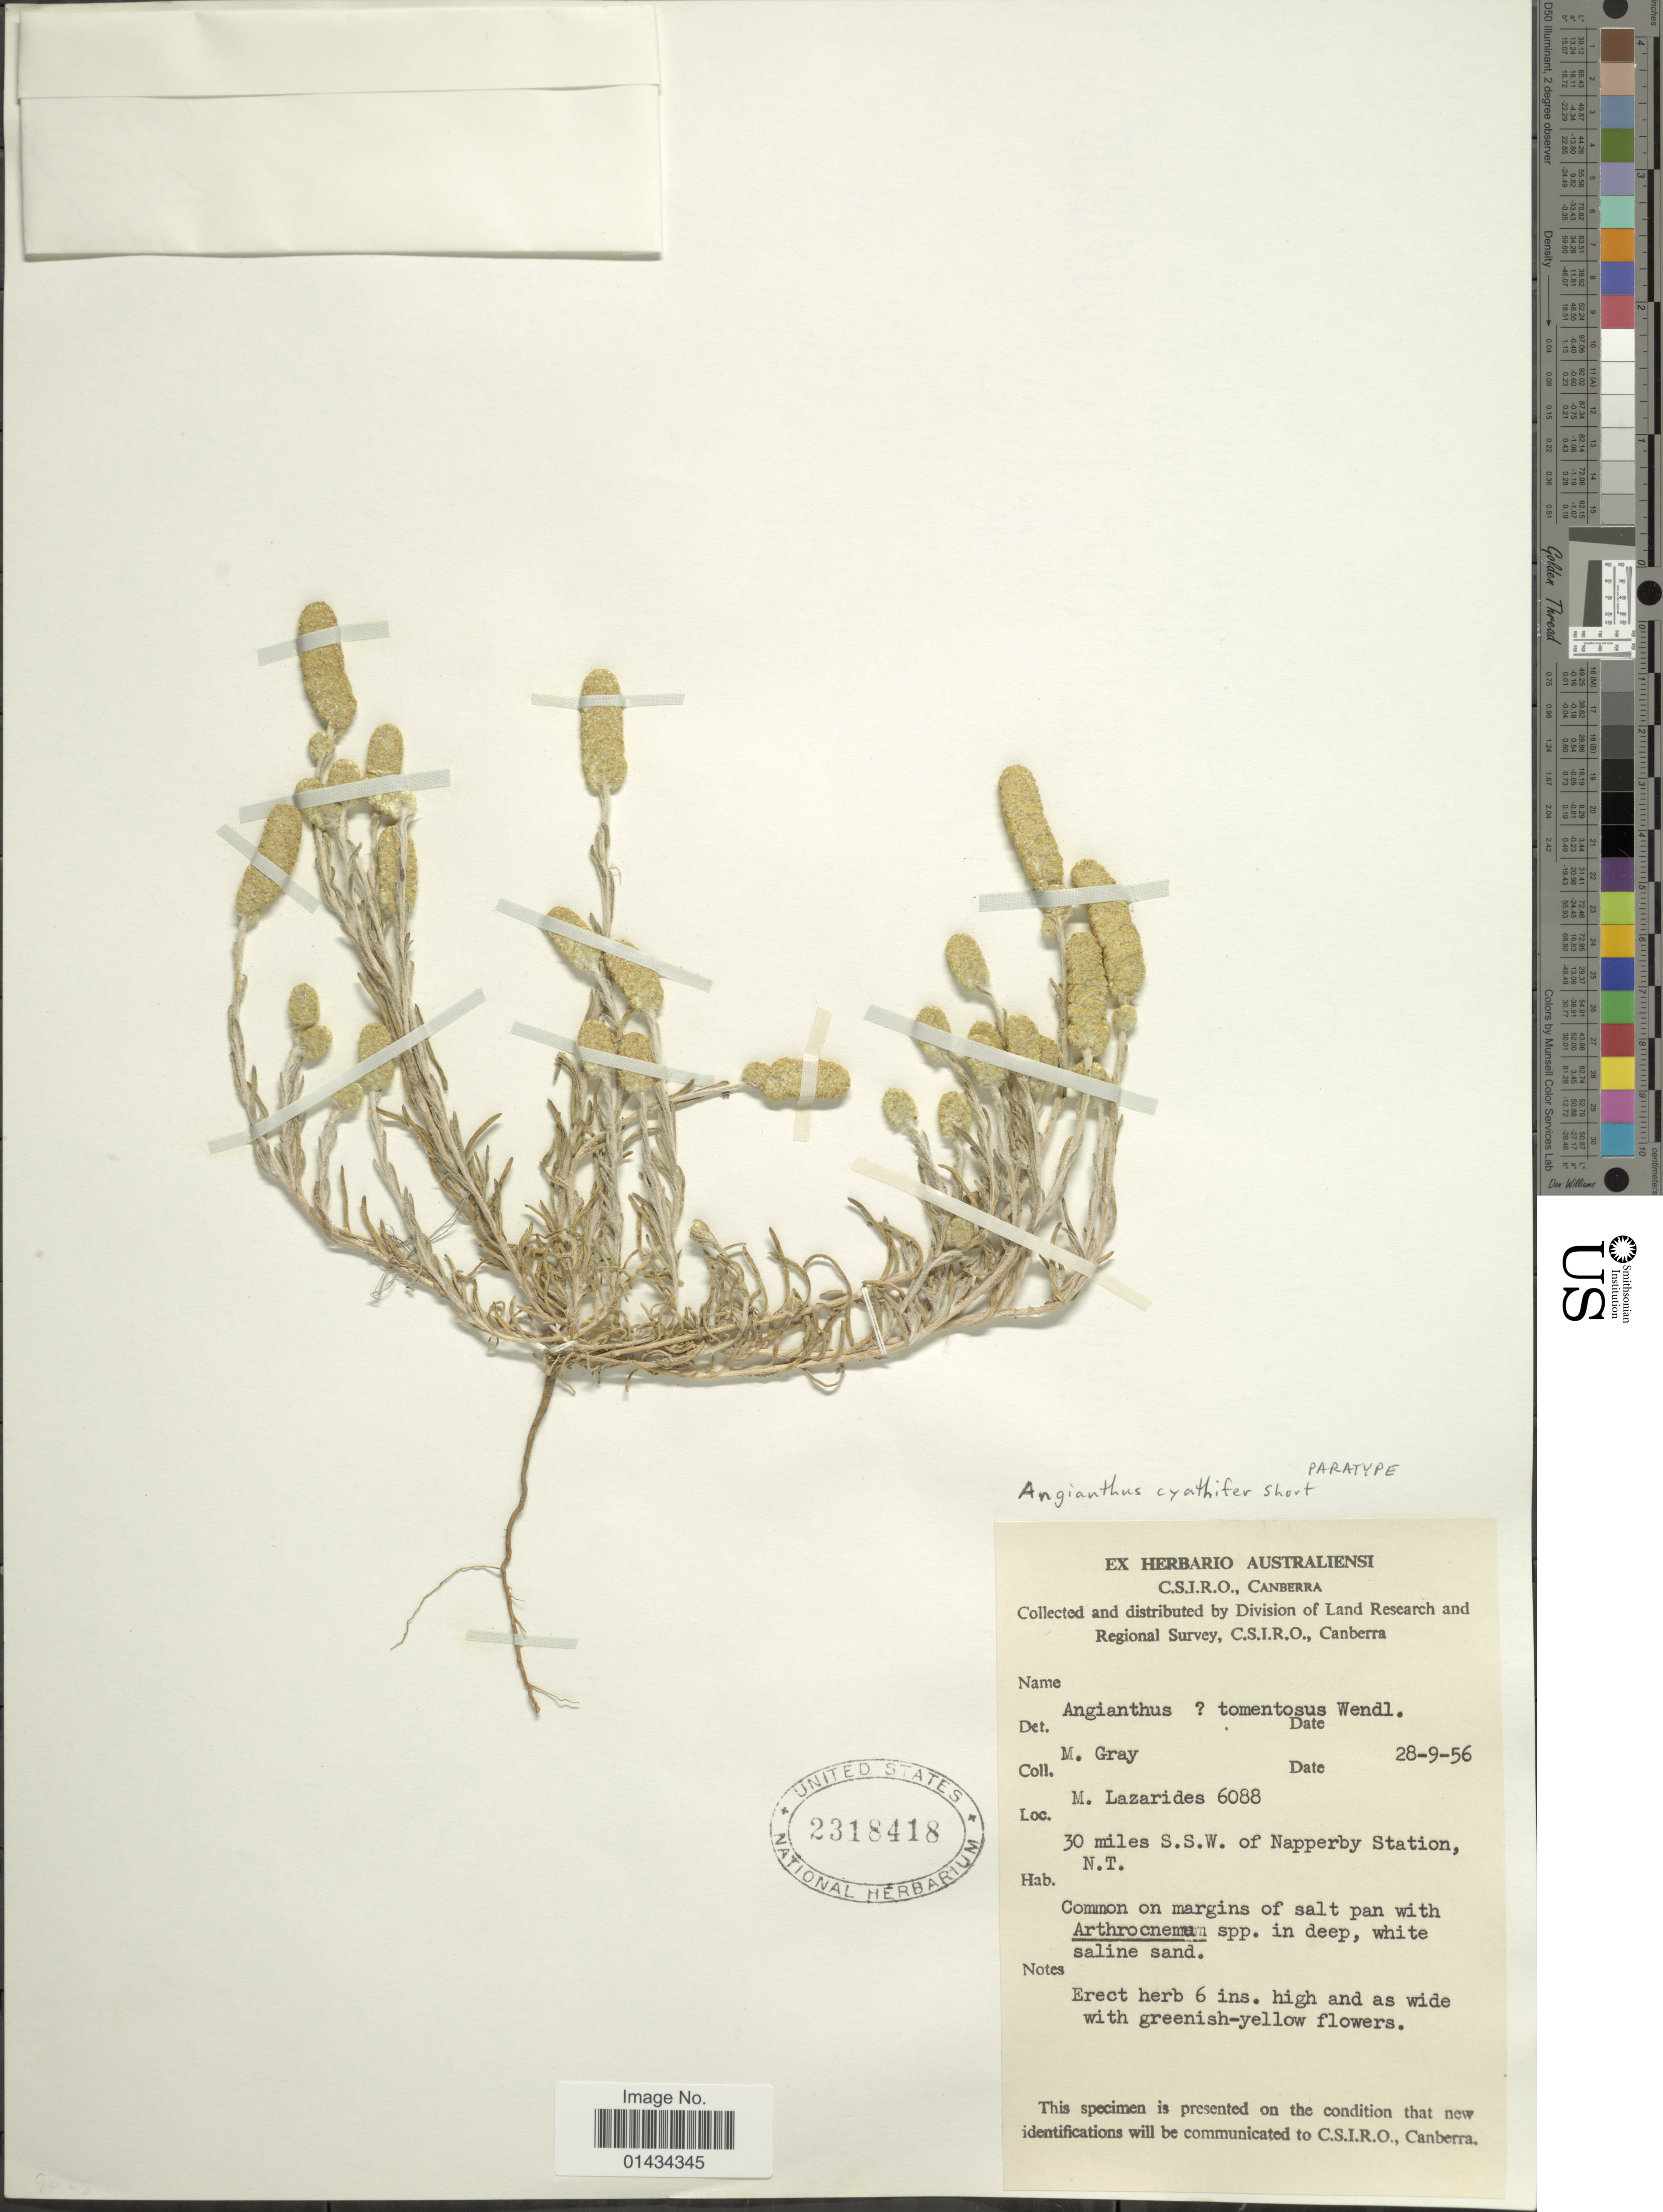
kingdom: Plantae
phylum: Tracheophyta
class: Magnoliopsida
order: Asterales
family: Asteraceae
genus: Angianthus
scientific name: Angianthus cyathifer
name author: P.S. Short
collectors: M. Gray & M. Lazarides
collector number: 6088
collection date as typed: Transcribed d/m/y: 28/9/56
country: Australia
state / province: Northern Territory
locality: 30 miles S.S.W. of Napperby Station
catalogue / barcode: US 2318418